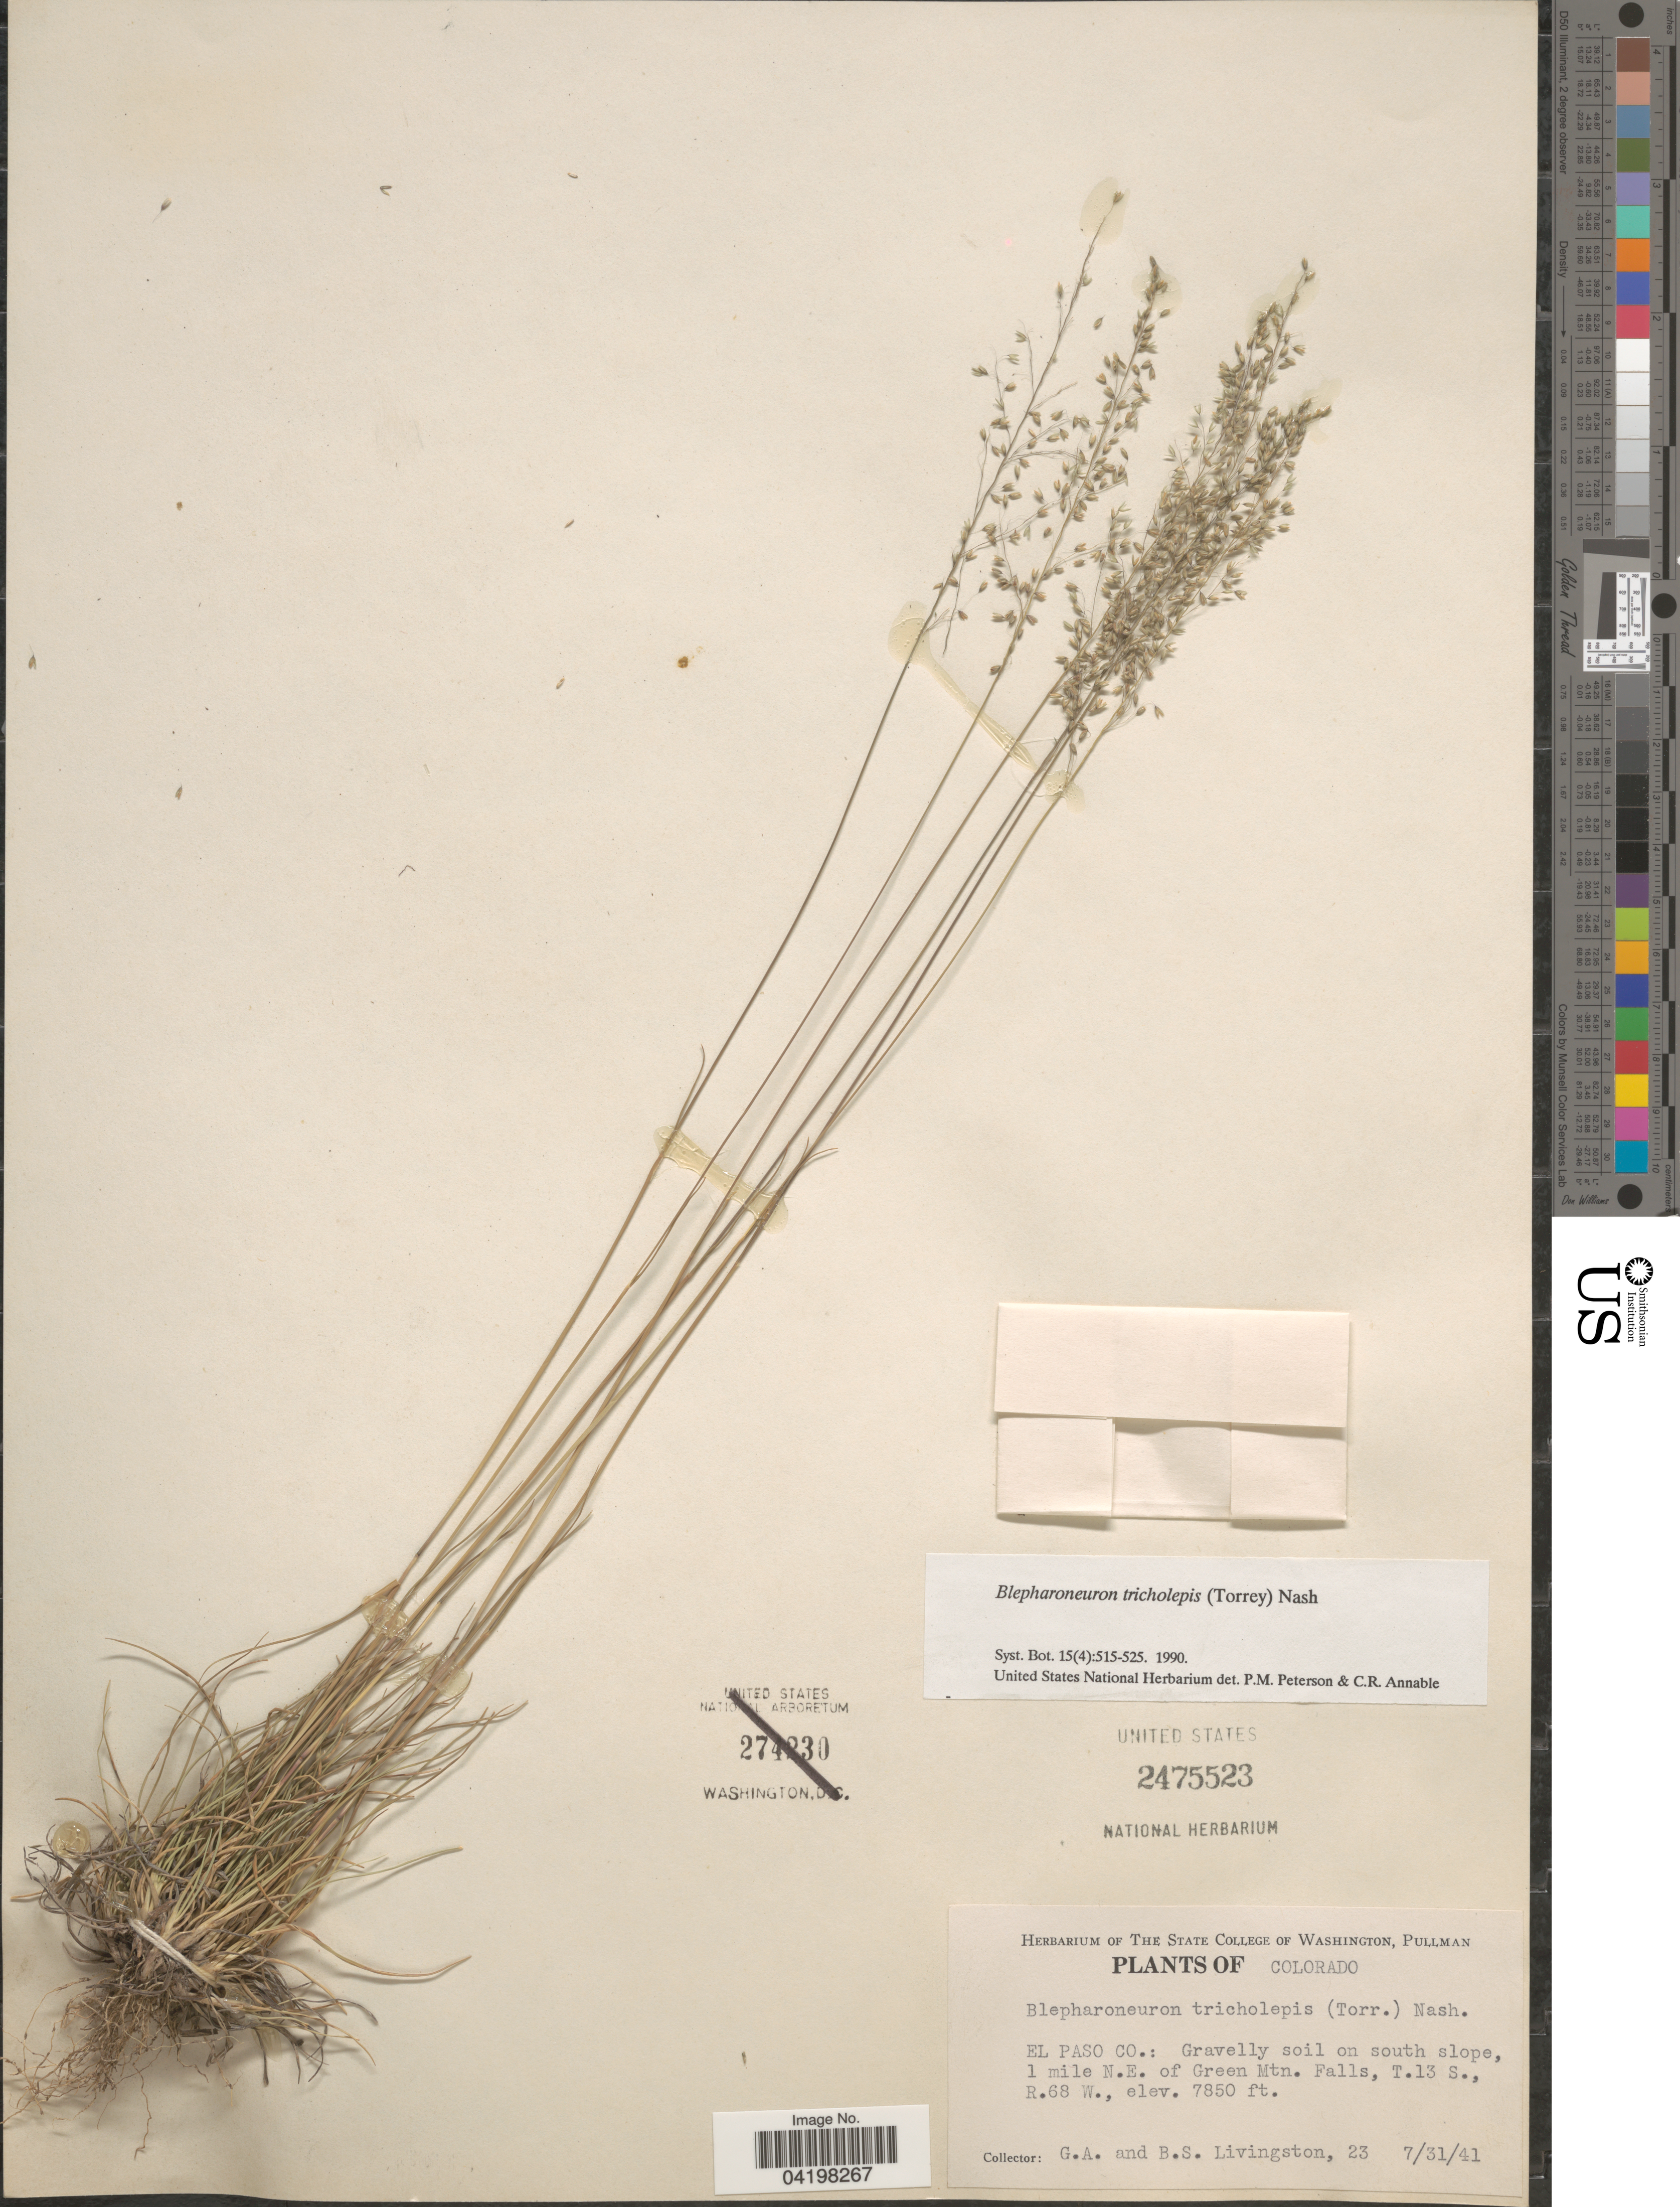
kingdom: Plantae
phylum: Tracheophyta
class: Liliopsida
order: Poales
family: Poaceae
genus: Muhlenbergia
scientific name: Muhlenbergia tricholepis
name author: (Torr.) Columbus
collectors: G. Livingston & B. Livingston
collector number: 23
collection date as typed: Transcribed d/m/y: 31/7/41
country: United States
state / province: Colorado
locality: El Paso Co.: Gravelly soil on south slope, 1 mile N.E. of Green Mtn. Falls, T.13 S., R.68 W.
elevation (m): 2393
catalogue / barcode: US 2475523